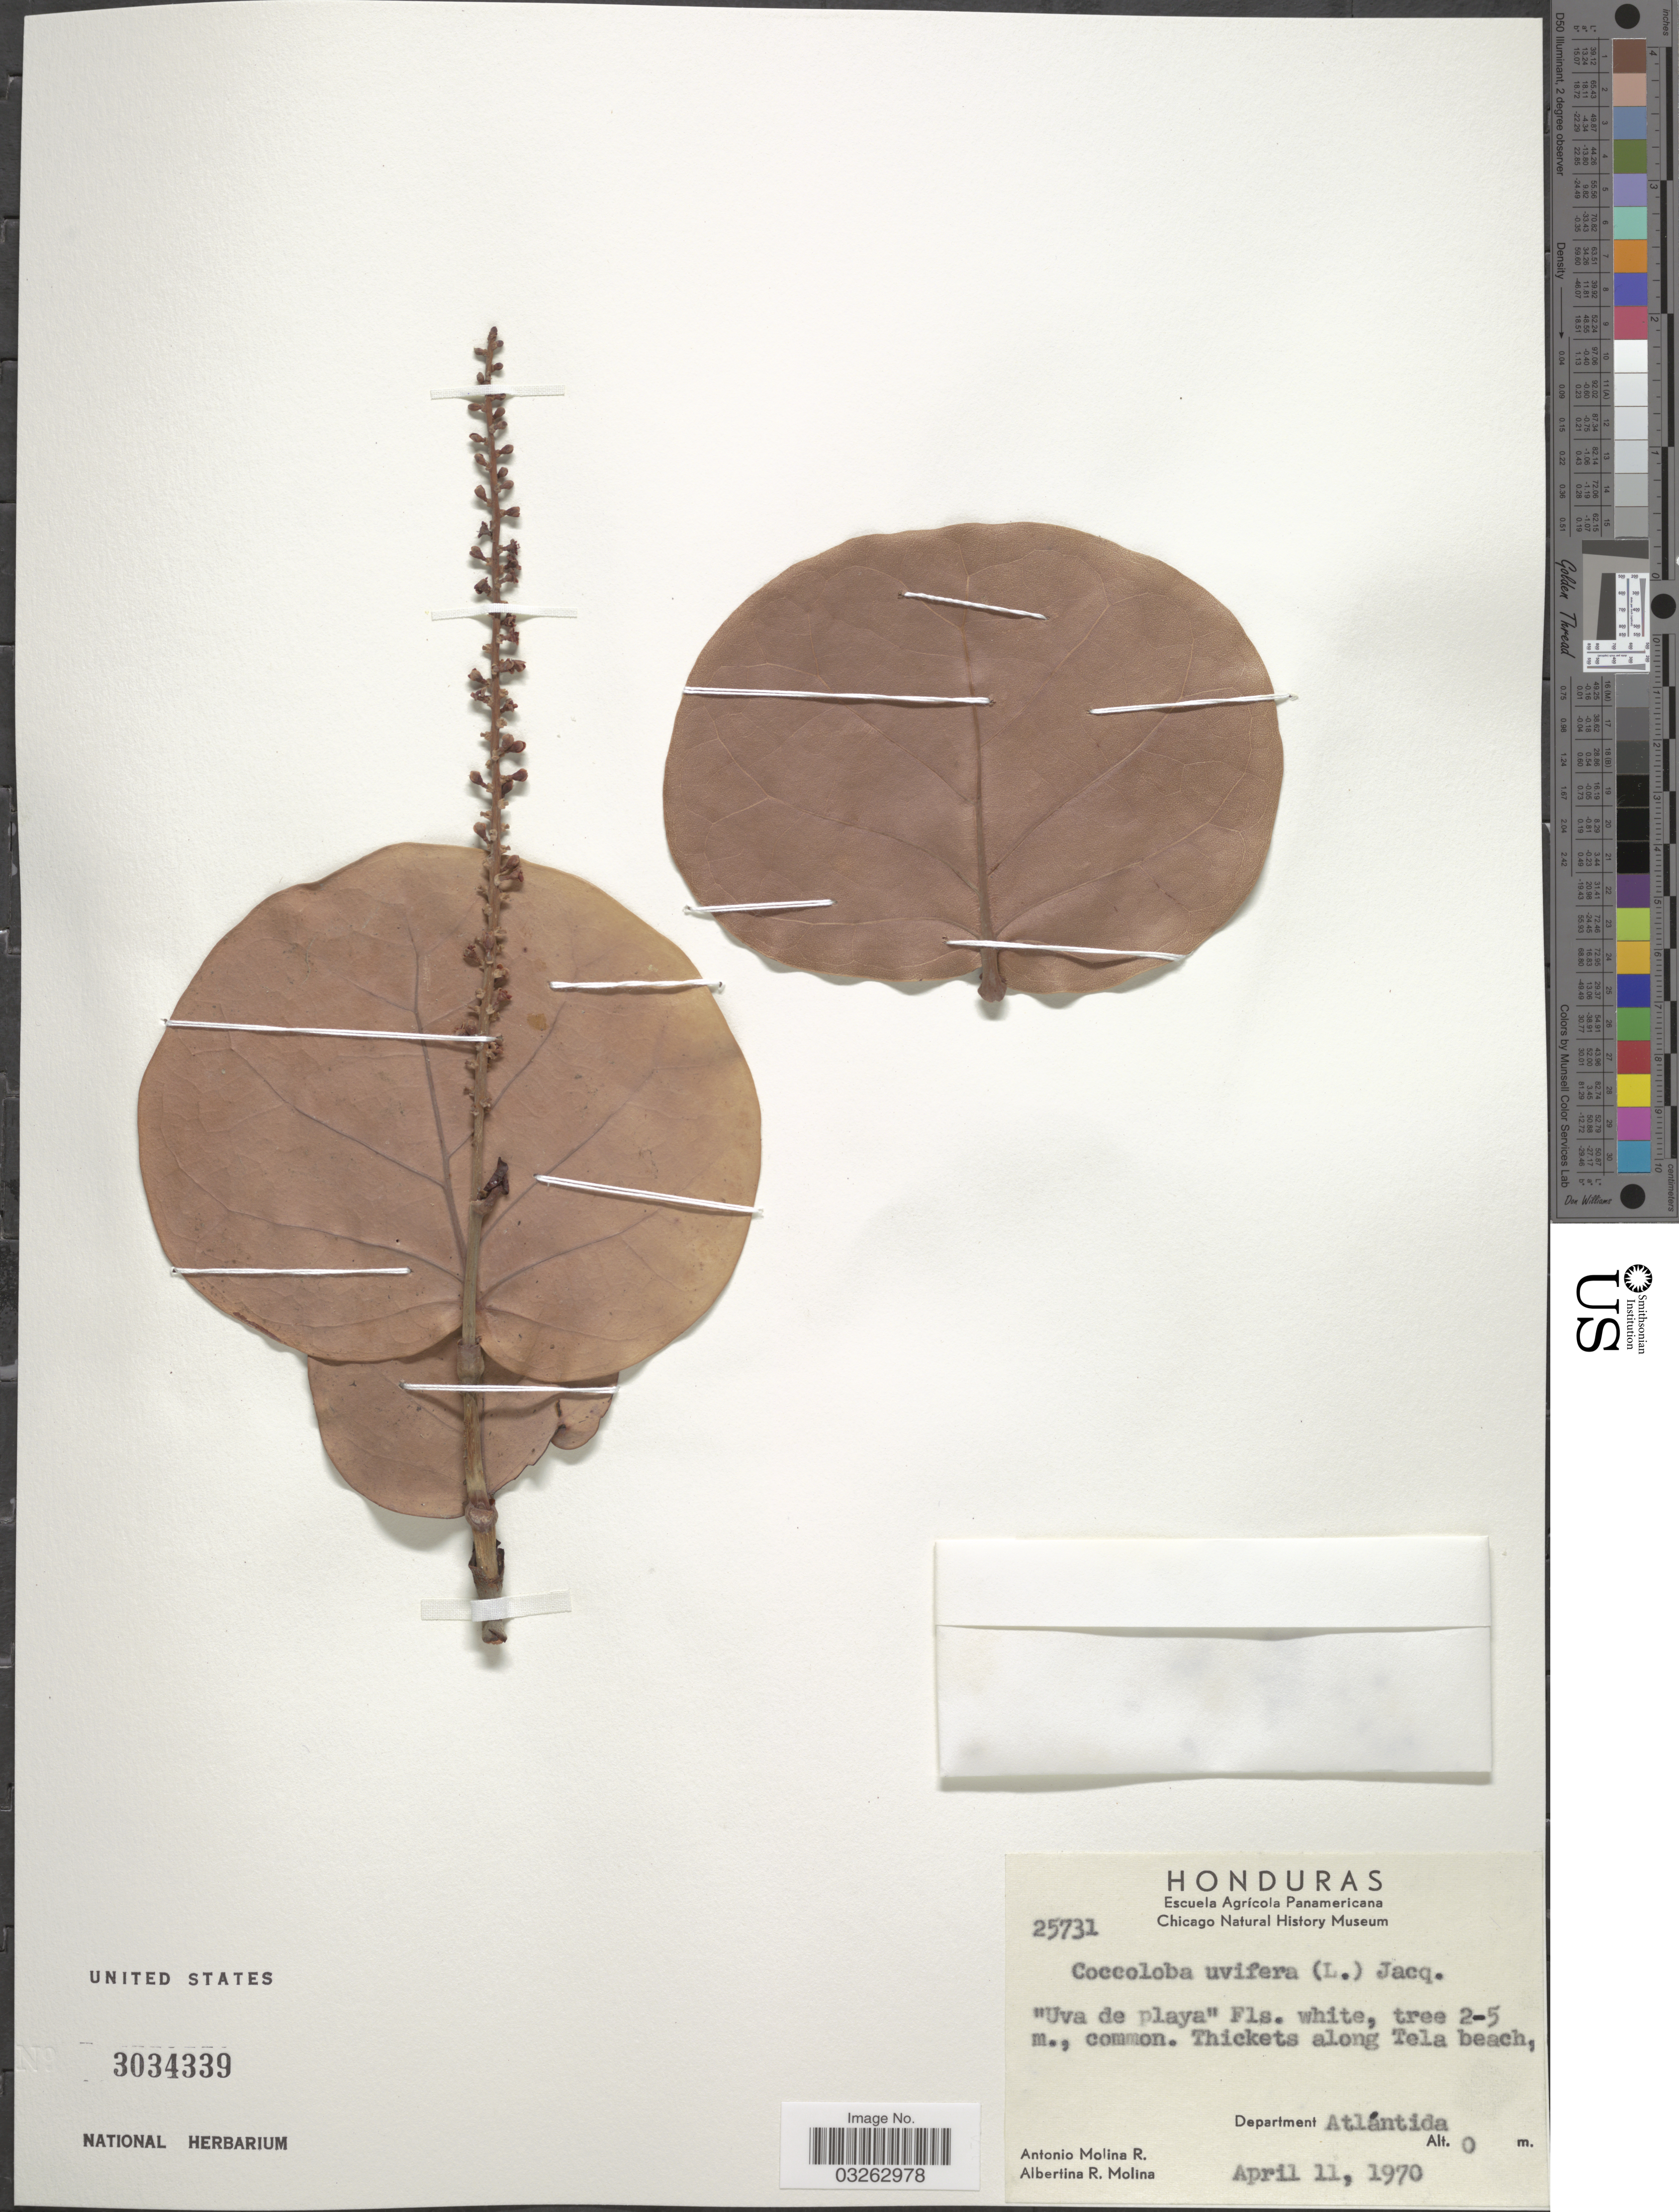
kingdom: Plantae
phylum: Tracheophyta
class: Magnoliopsida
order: Caryophyllales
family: Polygonaceae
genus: Coccoloba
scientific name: Coccoloba uvifera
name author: L.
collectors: A. Molina R. & A. R. Molina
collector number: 25731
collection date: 1970-04-11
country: Honduras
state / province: Atlántida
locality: Thickets along Tela beach. Department Atlántida.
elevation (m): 0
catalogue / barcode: US 3034339